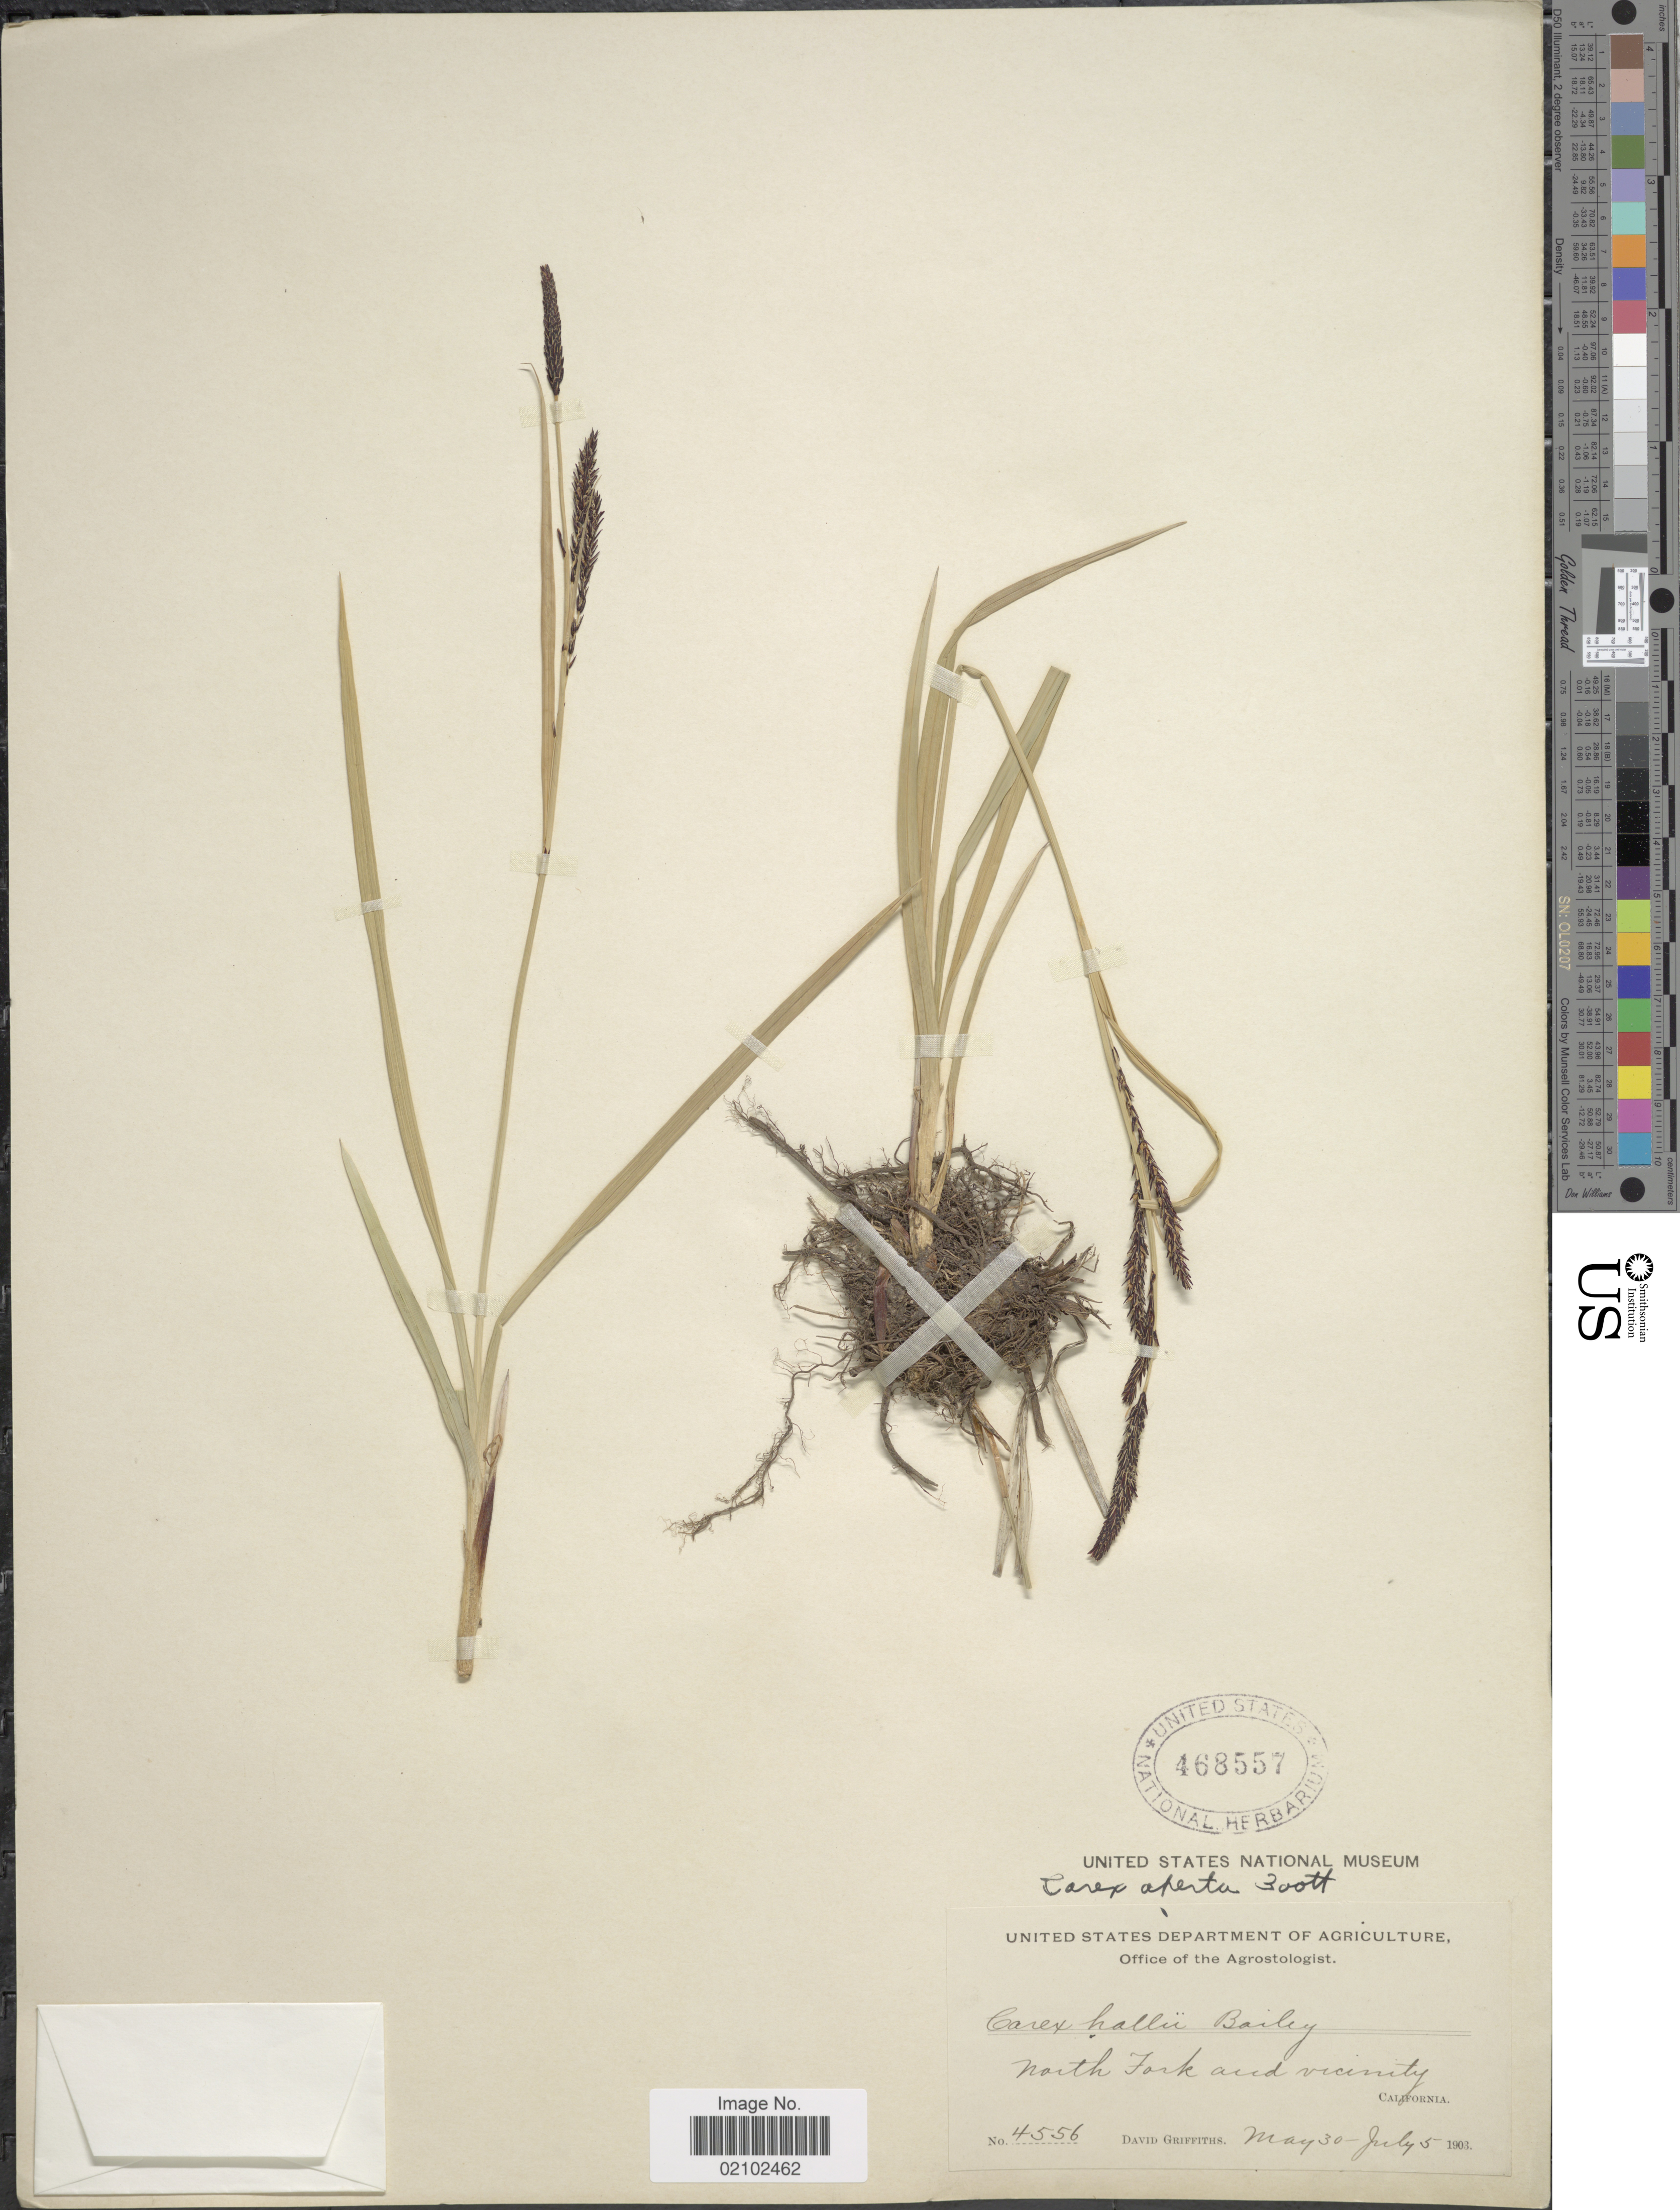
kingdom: Plantae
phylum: Tracheophyta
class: Liliopsida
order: Poales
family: Cyperaceae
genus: Carex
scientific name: Carex aperta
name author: Boott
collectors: D. Griffiths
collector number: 4556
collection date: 1903-05-30/1903-07-05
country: United States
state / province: California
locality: North Fork and vicinity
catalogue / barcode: US 468557